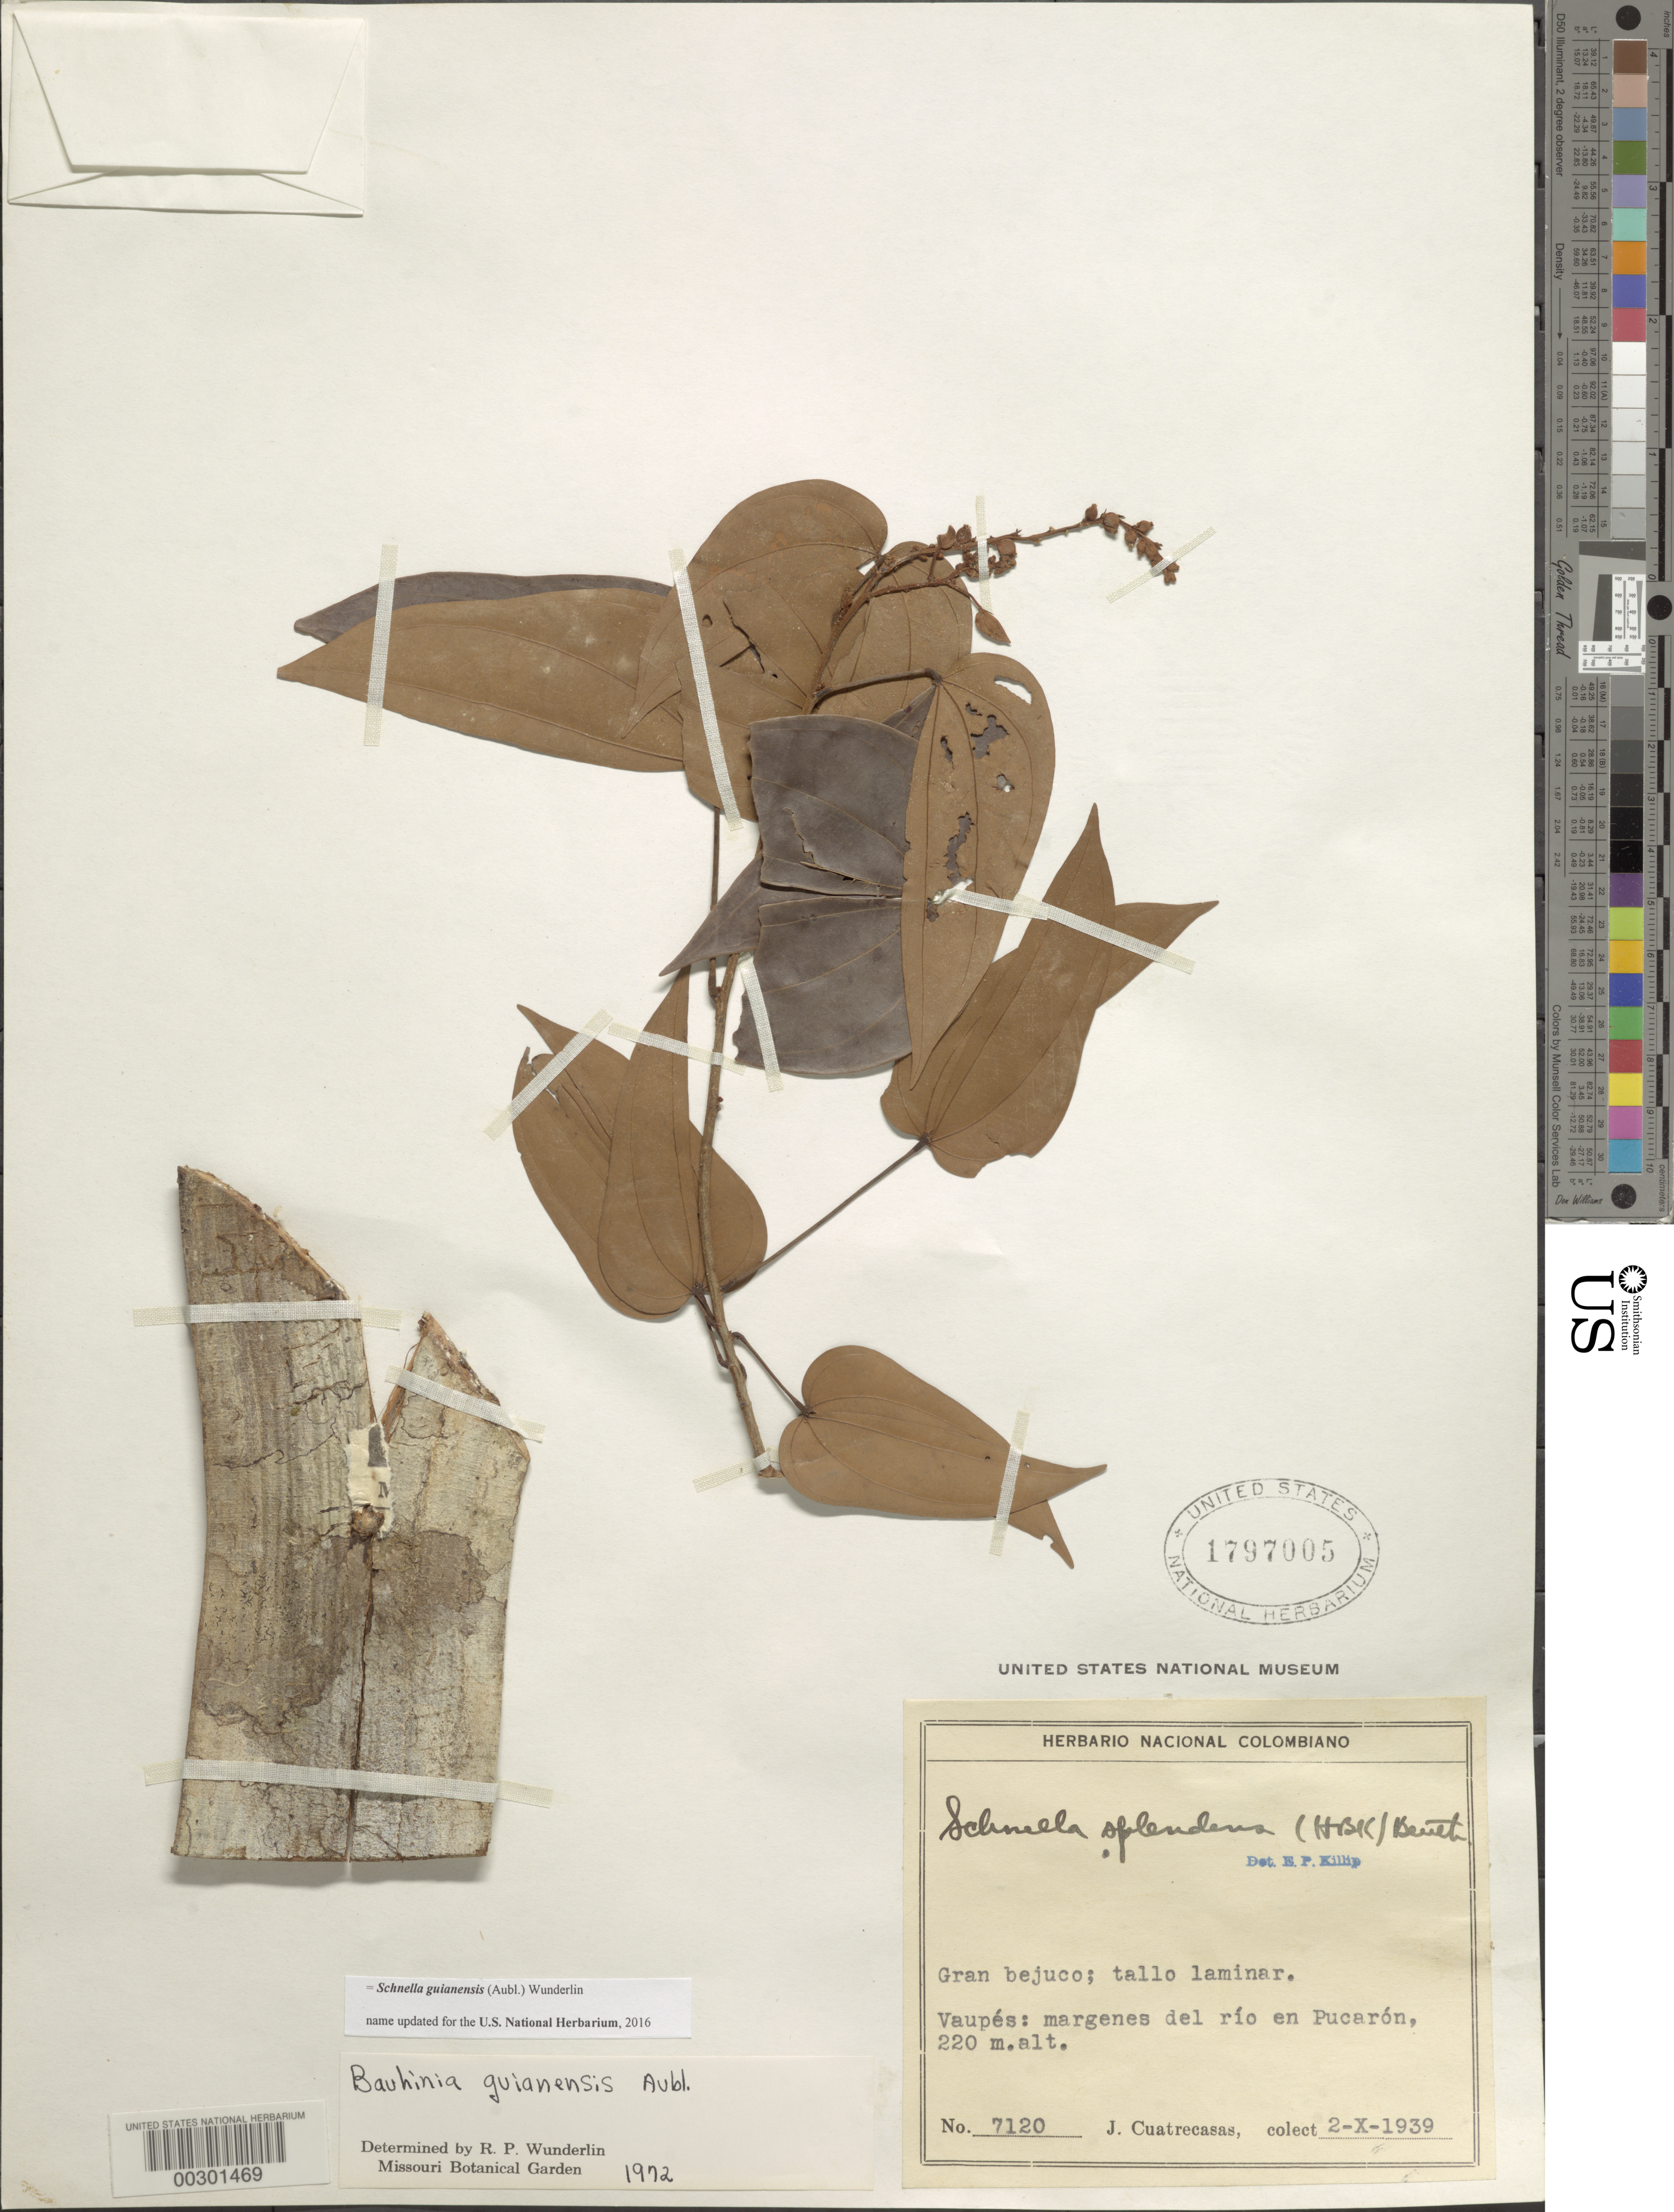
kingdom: Plantae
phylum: Tracheophyta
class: Magnoliopsida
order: Fabales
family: Fabaceae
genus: Schnella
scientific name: Schnella guianensis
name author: (Aubl.) Wunderlin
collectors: J. Cuatrecasas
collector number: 7120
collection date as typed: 02 Oct 1939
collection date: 1939-10-02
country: Colombia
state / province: Vaupés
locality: Rio in pucaron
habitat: Edge of river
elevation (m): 220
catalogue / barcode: US 1797005